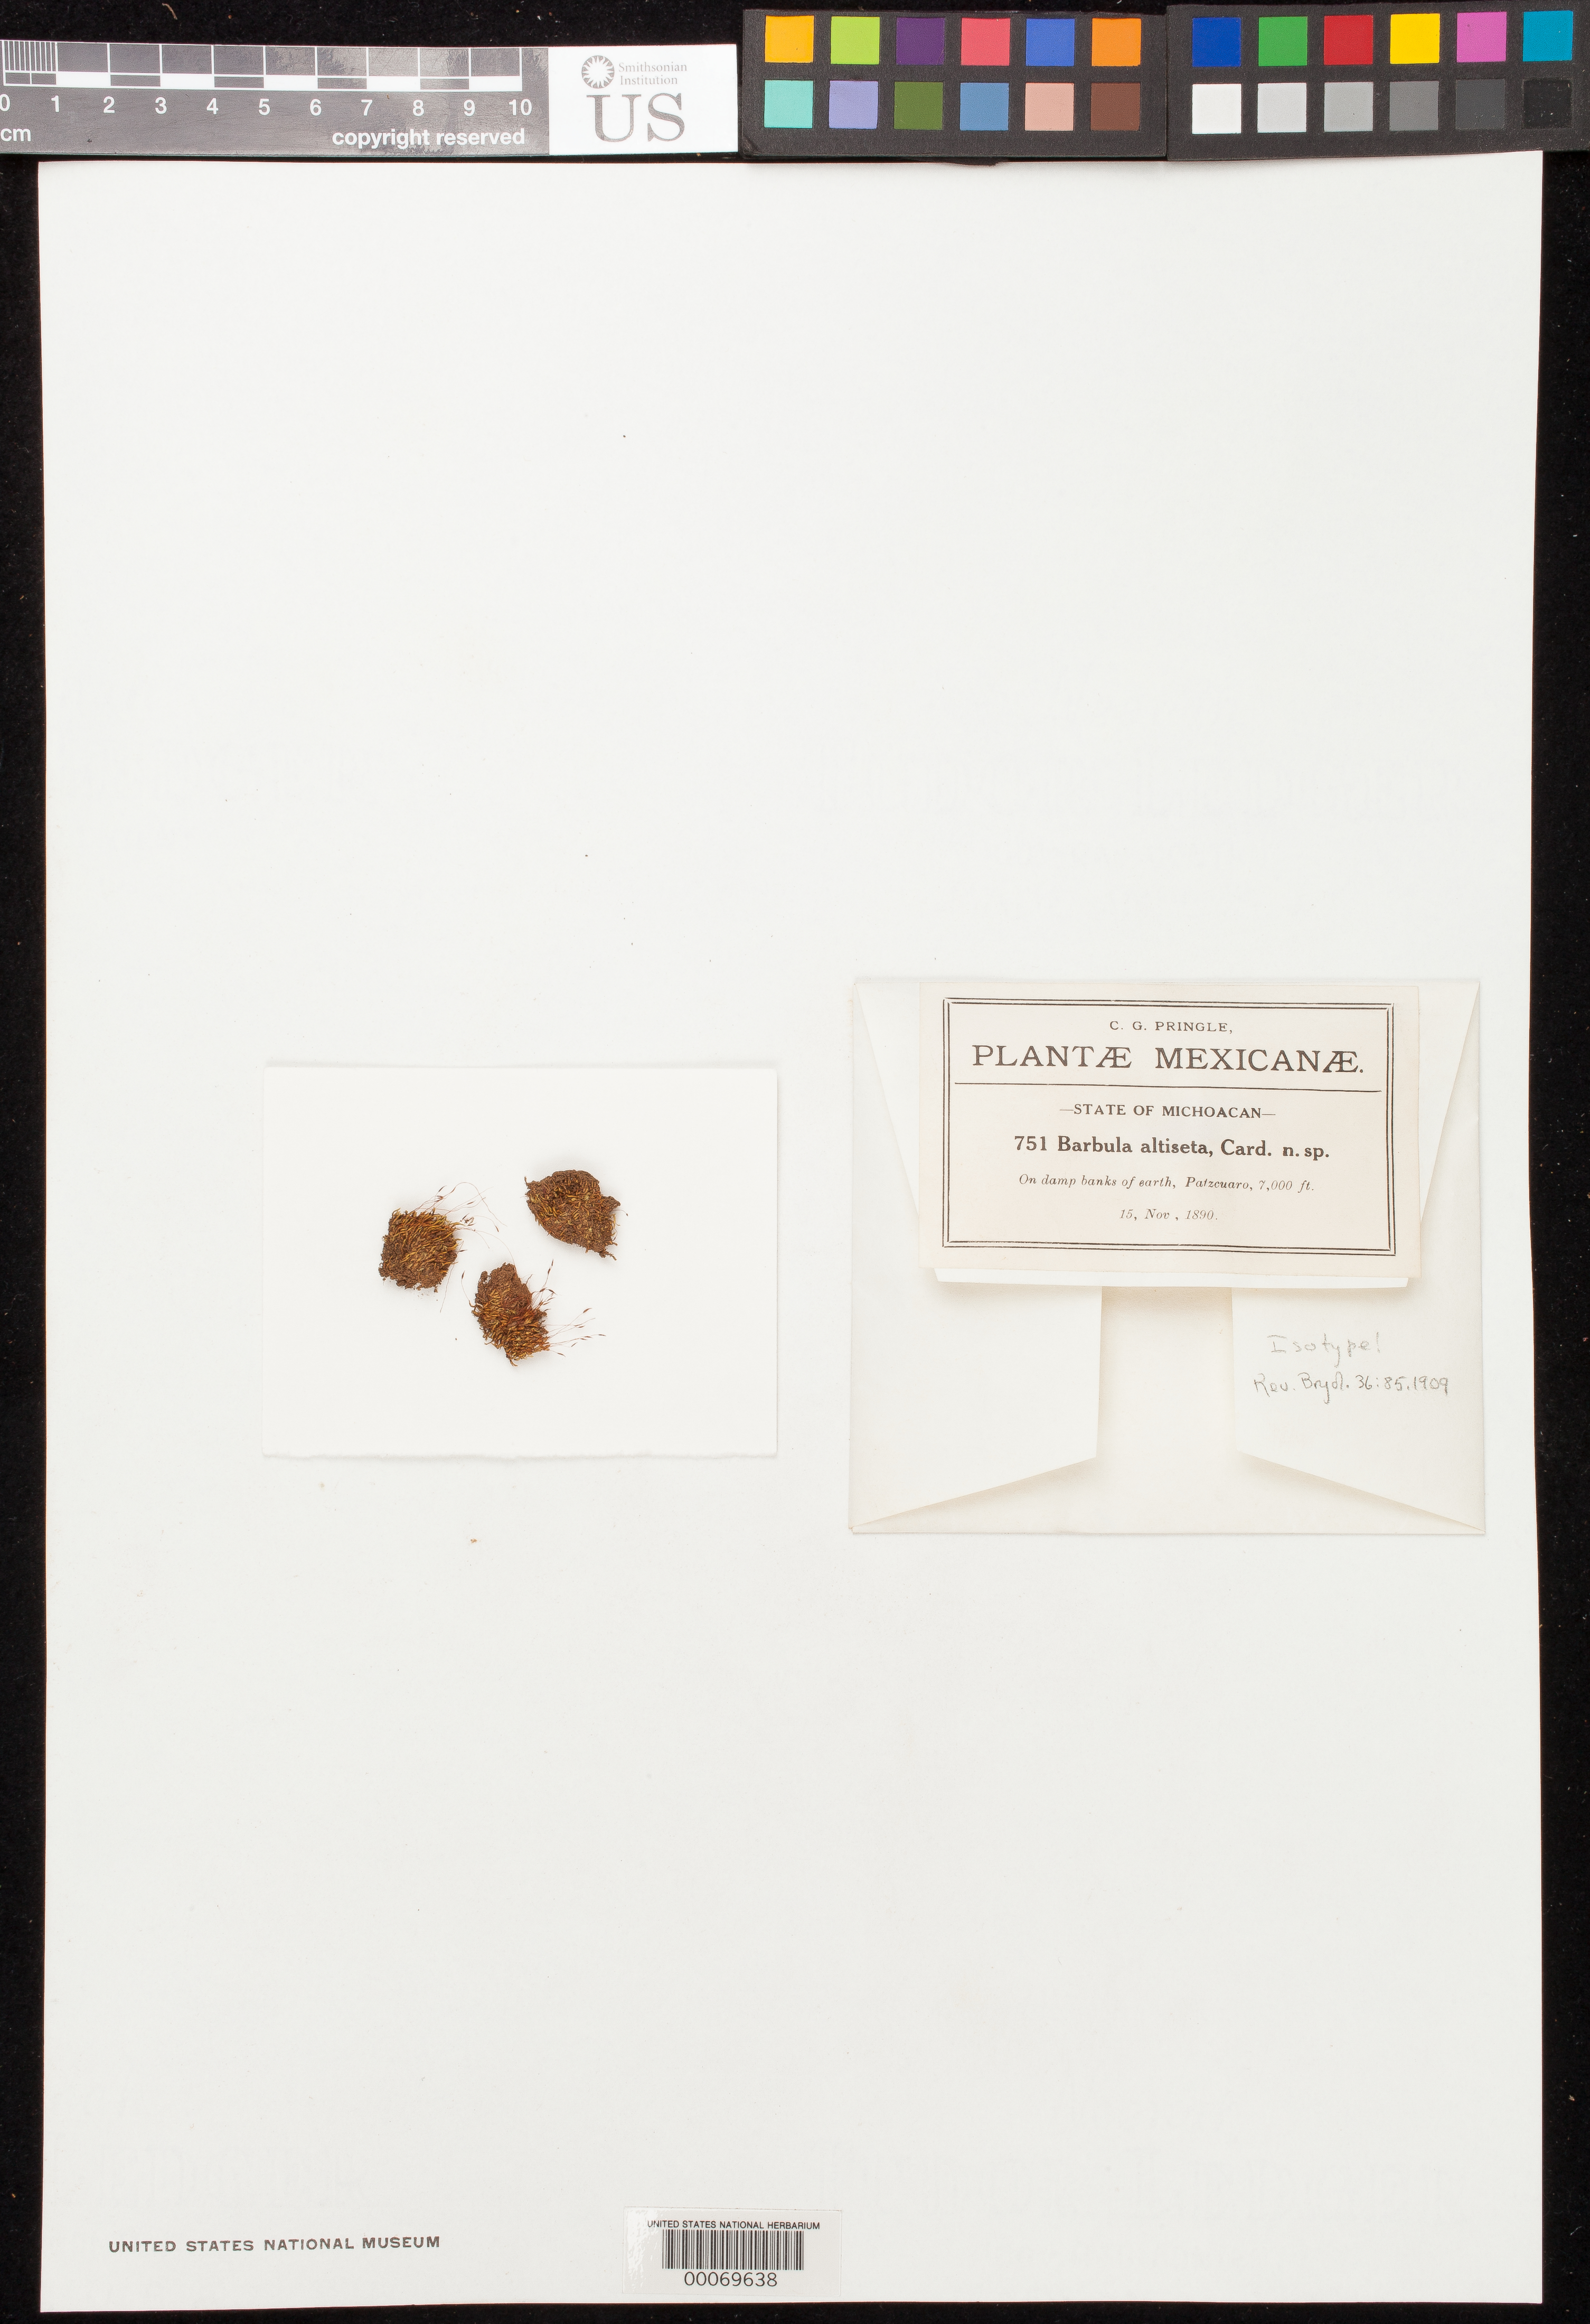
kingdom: Plantae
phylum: Bryophyta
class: Bryopsida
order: Pottiales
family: Pottiaceae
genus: Barbula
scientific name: Barbula altiseta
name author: Cardot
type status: Isotype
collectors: C. G. Pringle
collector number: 751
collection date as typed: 15 Nov 1890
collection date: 1890-11-15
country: Mexico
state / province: Michoacán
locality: Patzcuaro.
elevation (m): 2134